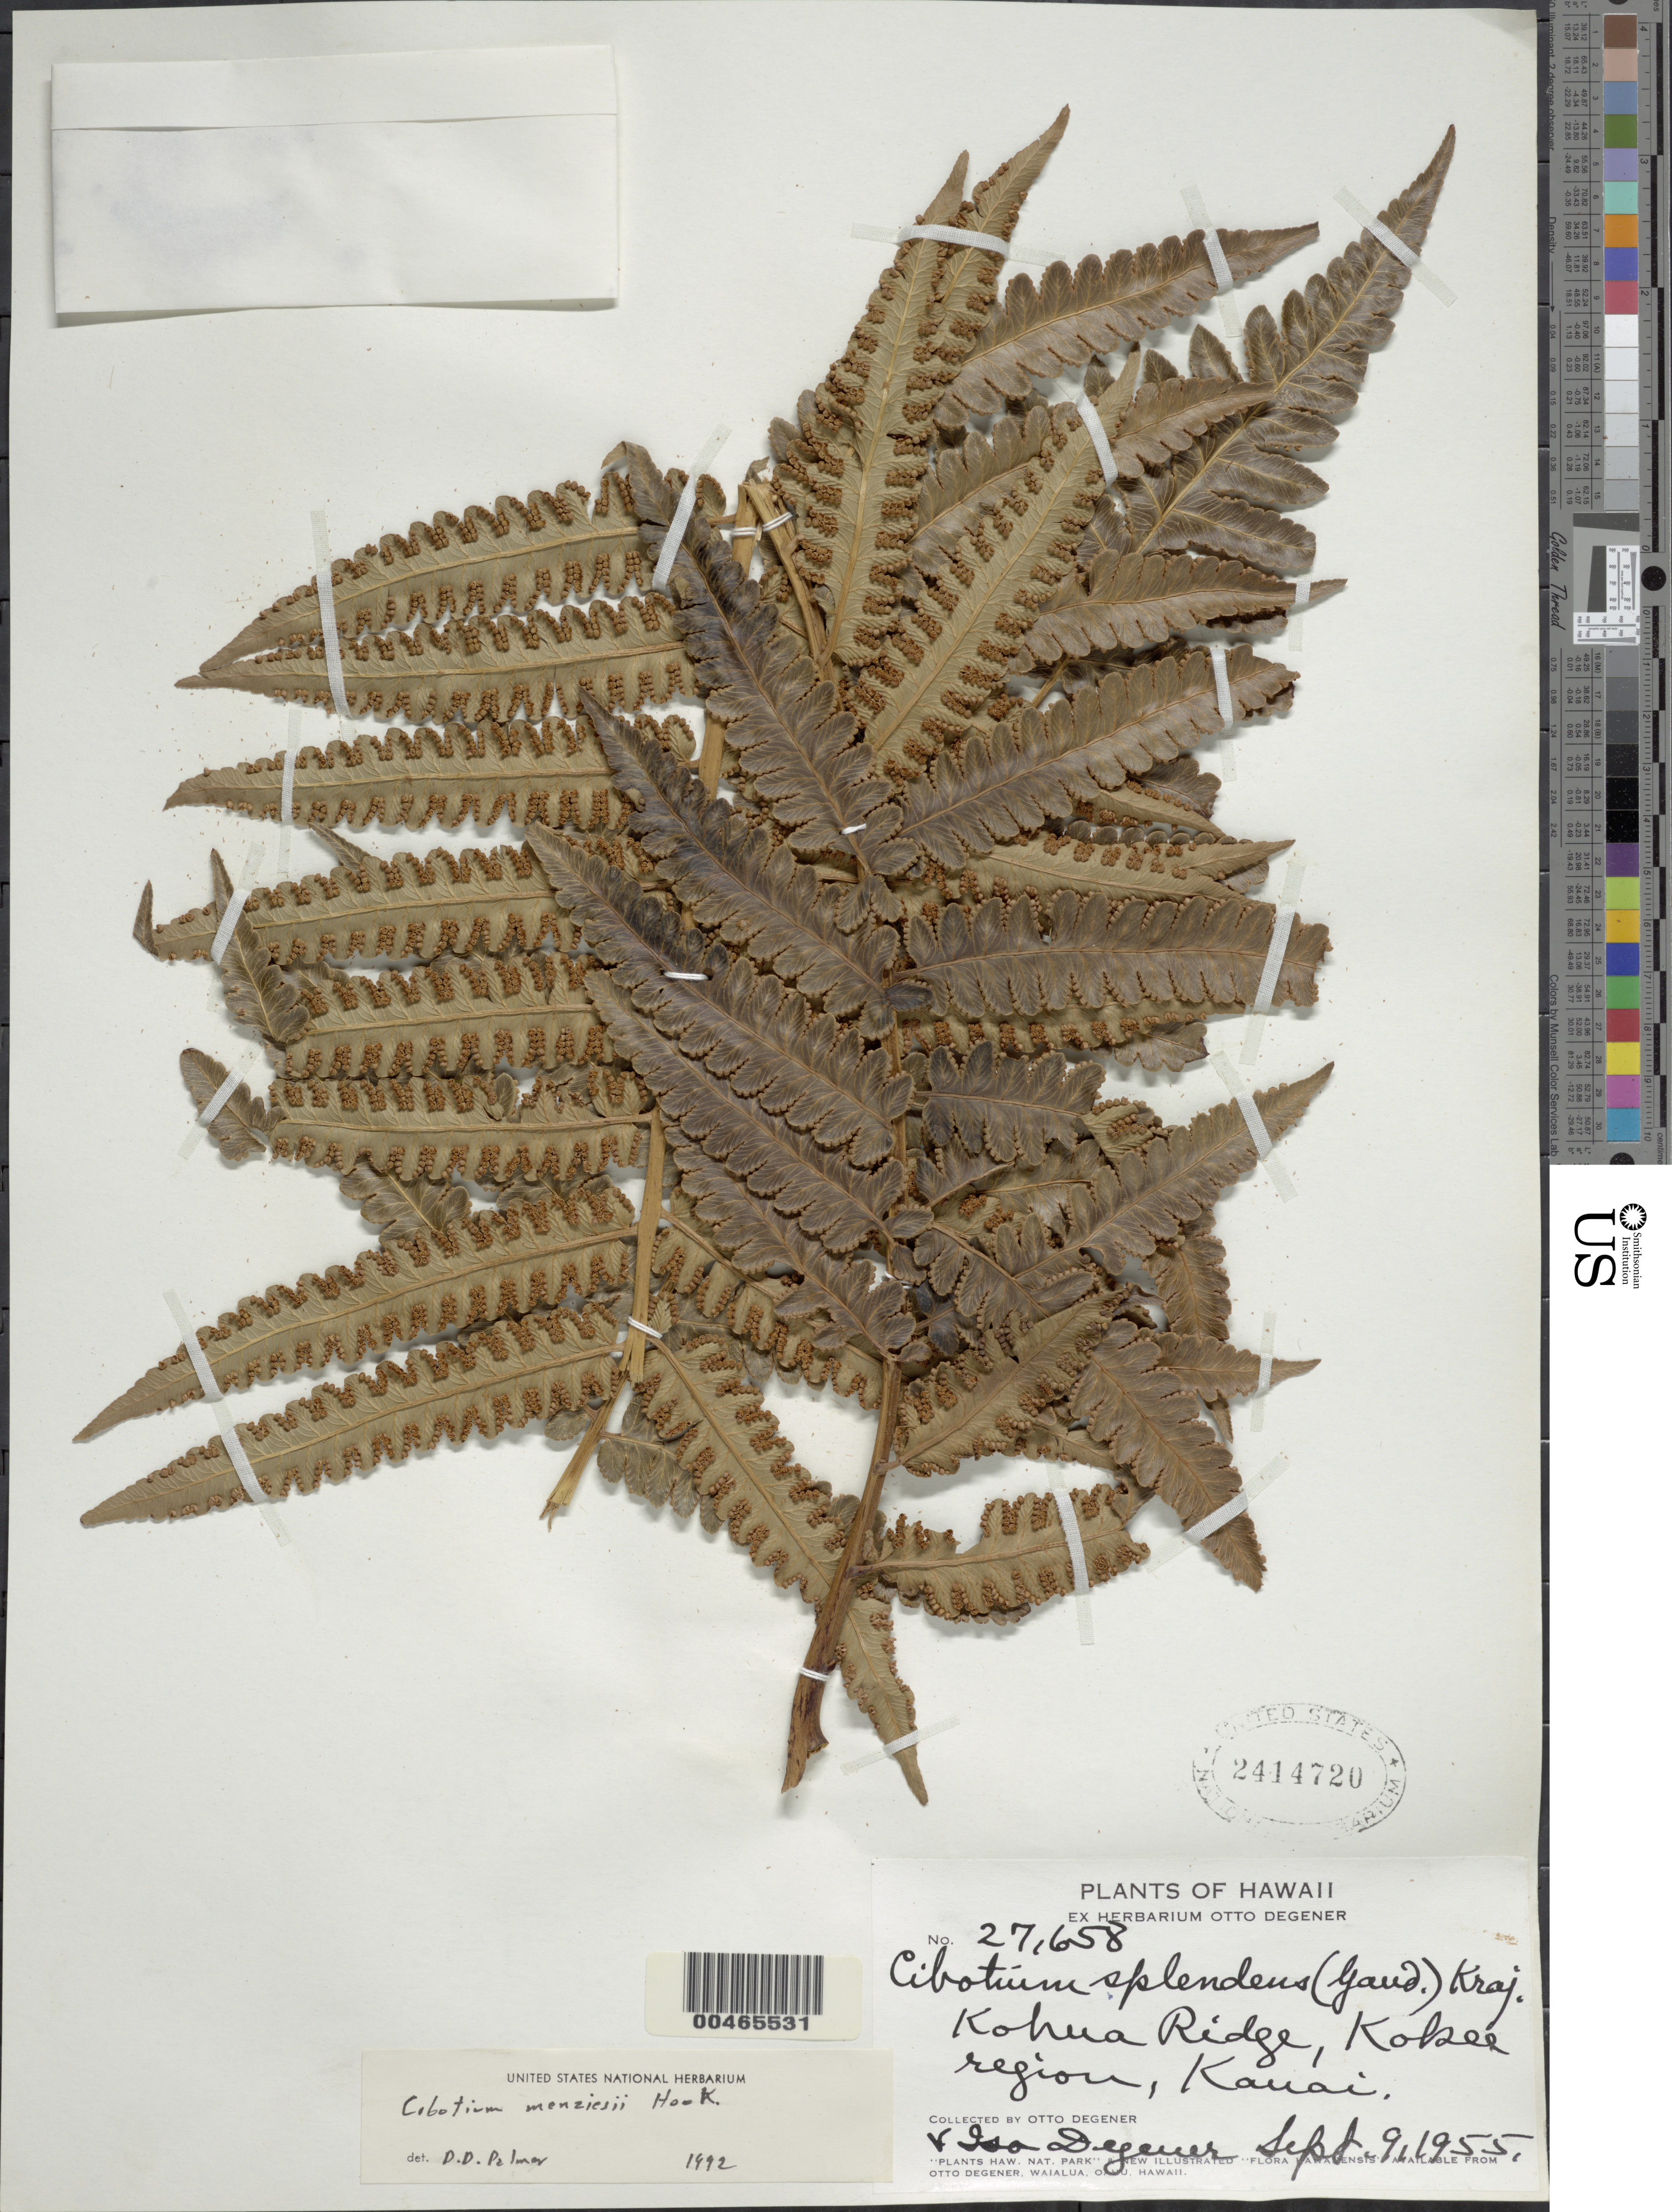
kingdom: Plantae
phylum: Tracheophyta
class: Polypodiopsida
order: Cyatheales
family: Cibotiaceae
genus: Cibotium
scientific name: Cibotium menziesii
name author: Hook.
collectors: O. Degener & I. Degener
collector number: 27658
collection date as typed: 9 Sep 1955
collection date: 1955-09-09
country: United States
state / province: Hawaii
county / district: Kauai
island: Kaua'i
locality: Kohua Ridge, Kokee region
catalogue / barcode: US 2414720